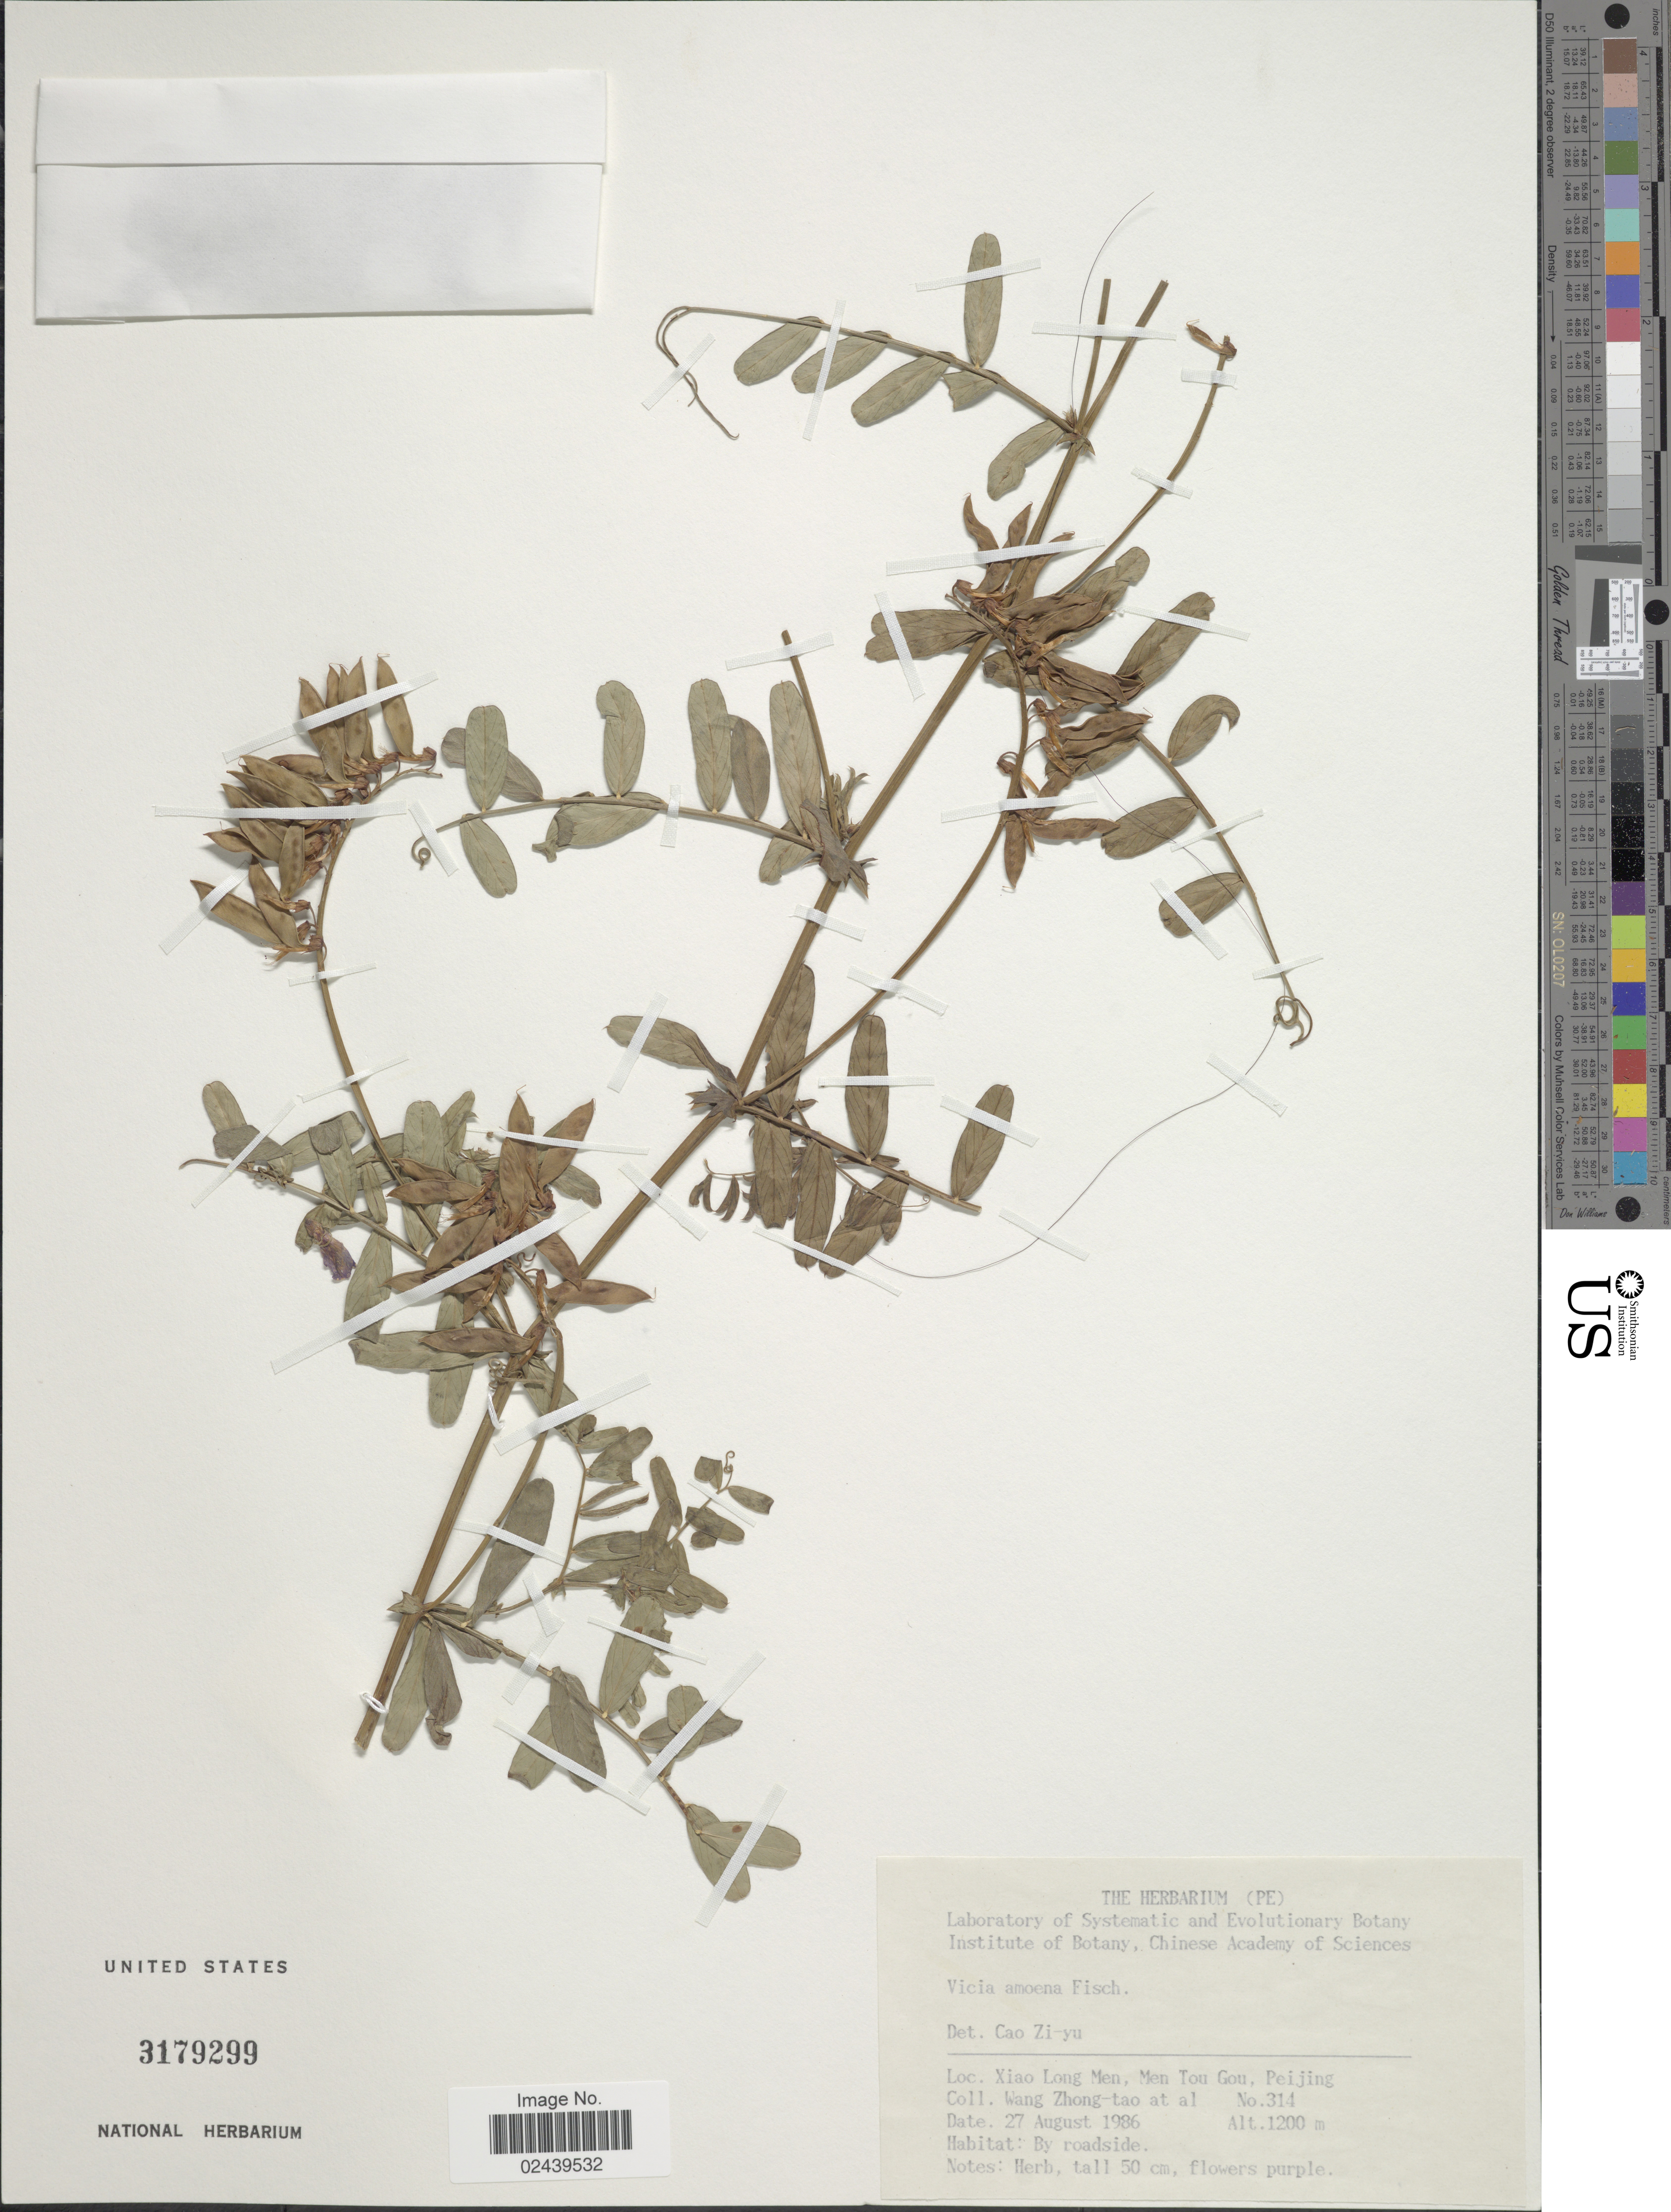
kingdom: Plantae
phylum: Tracheophyta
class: Magnoliopsida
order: Fabales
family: Fabaceae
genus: Vicia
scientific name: Vicia amoena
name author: Fisch. ex Ser.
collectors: W. Zhong-Tao & et al.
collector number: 314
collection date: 1986-08-27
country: China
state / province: Beijing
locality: Xiao Long Men, Men Tou Gou, Peijing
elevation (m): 1200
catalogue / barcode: US 3179299